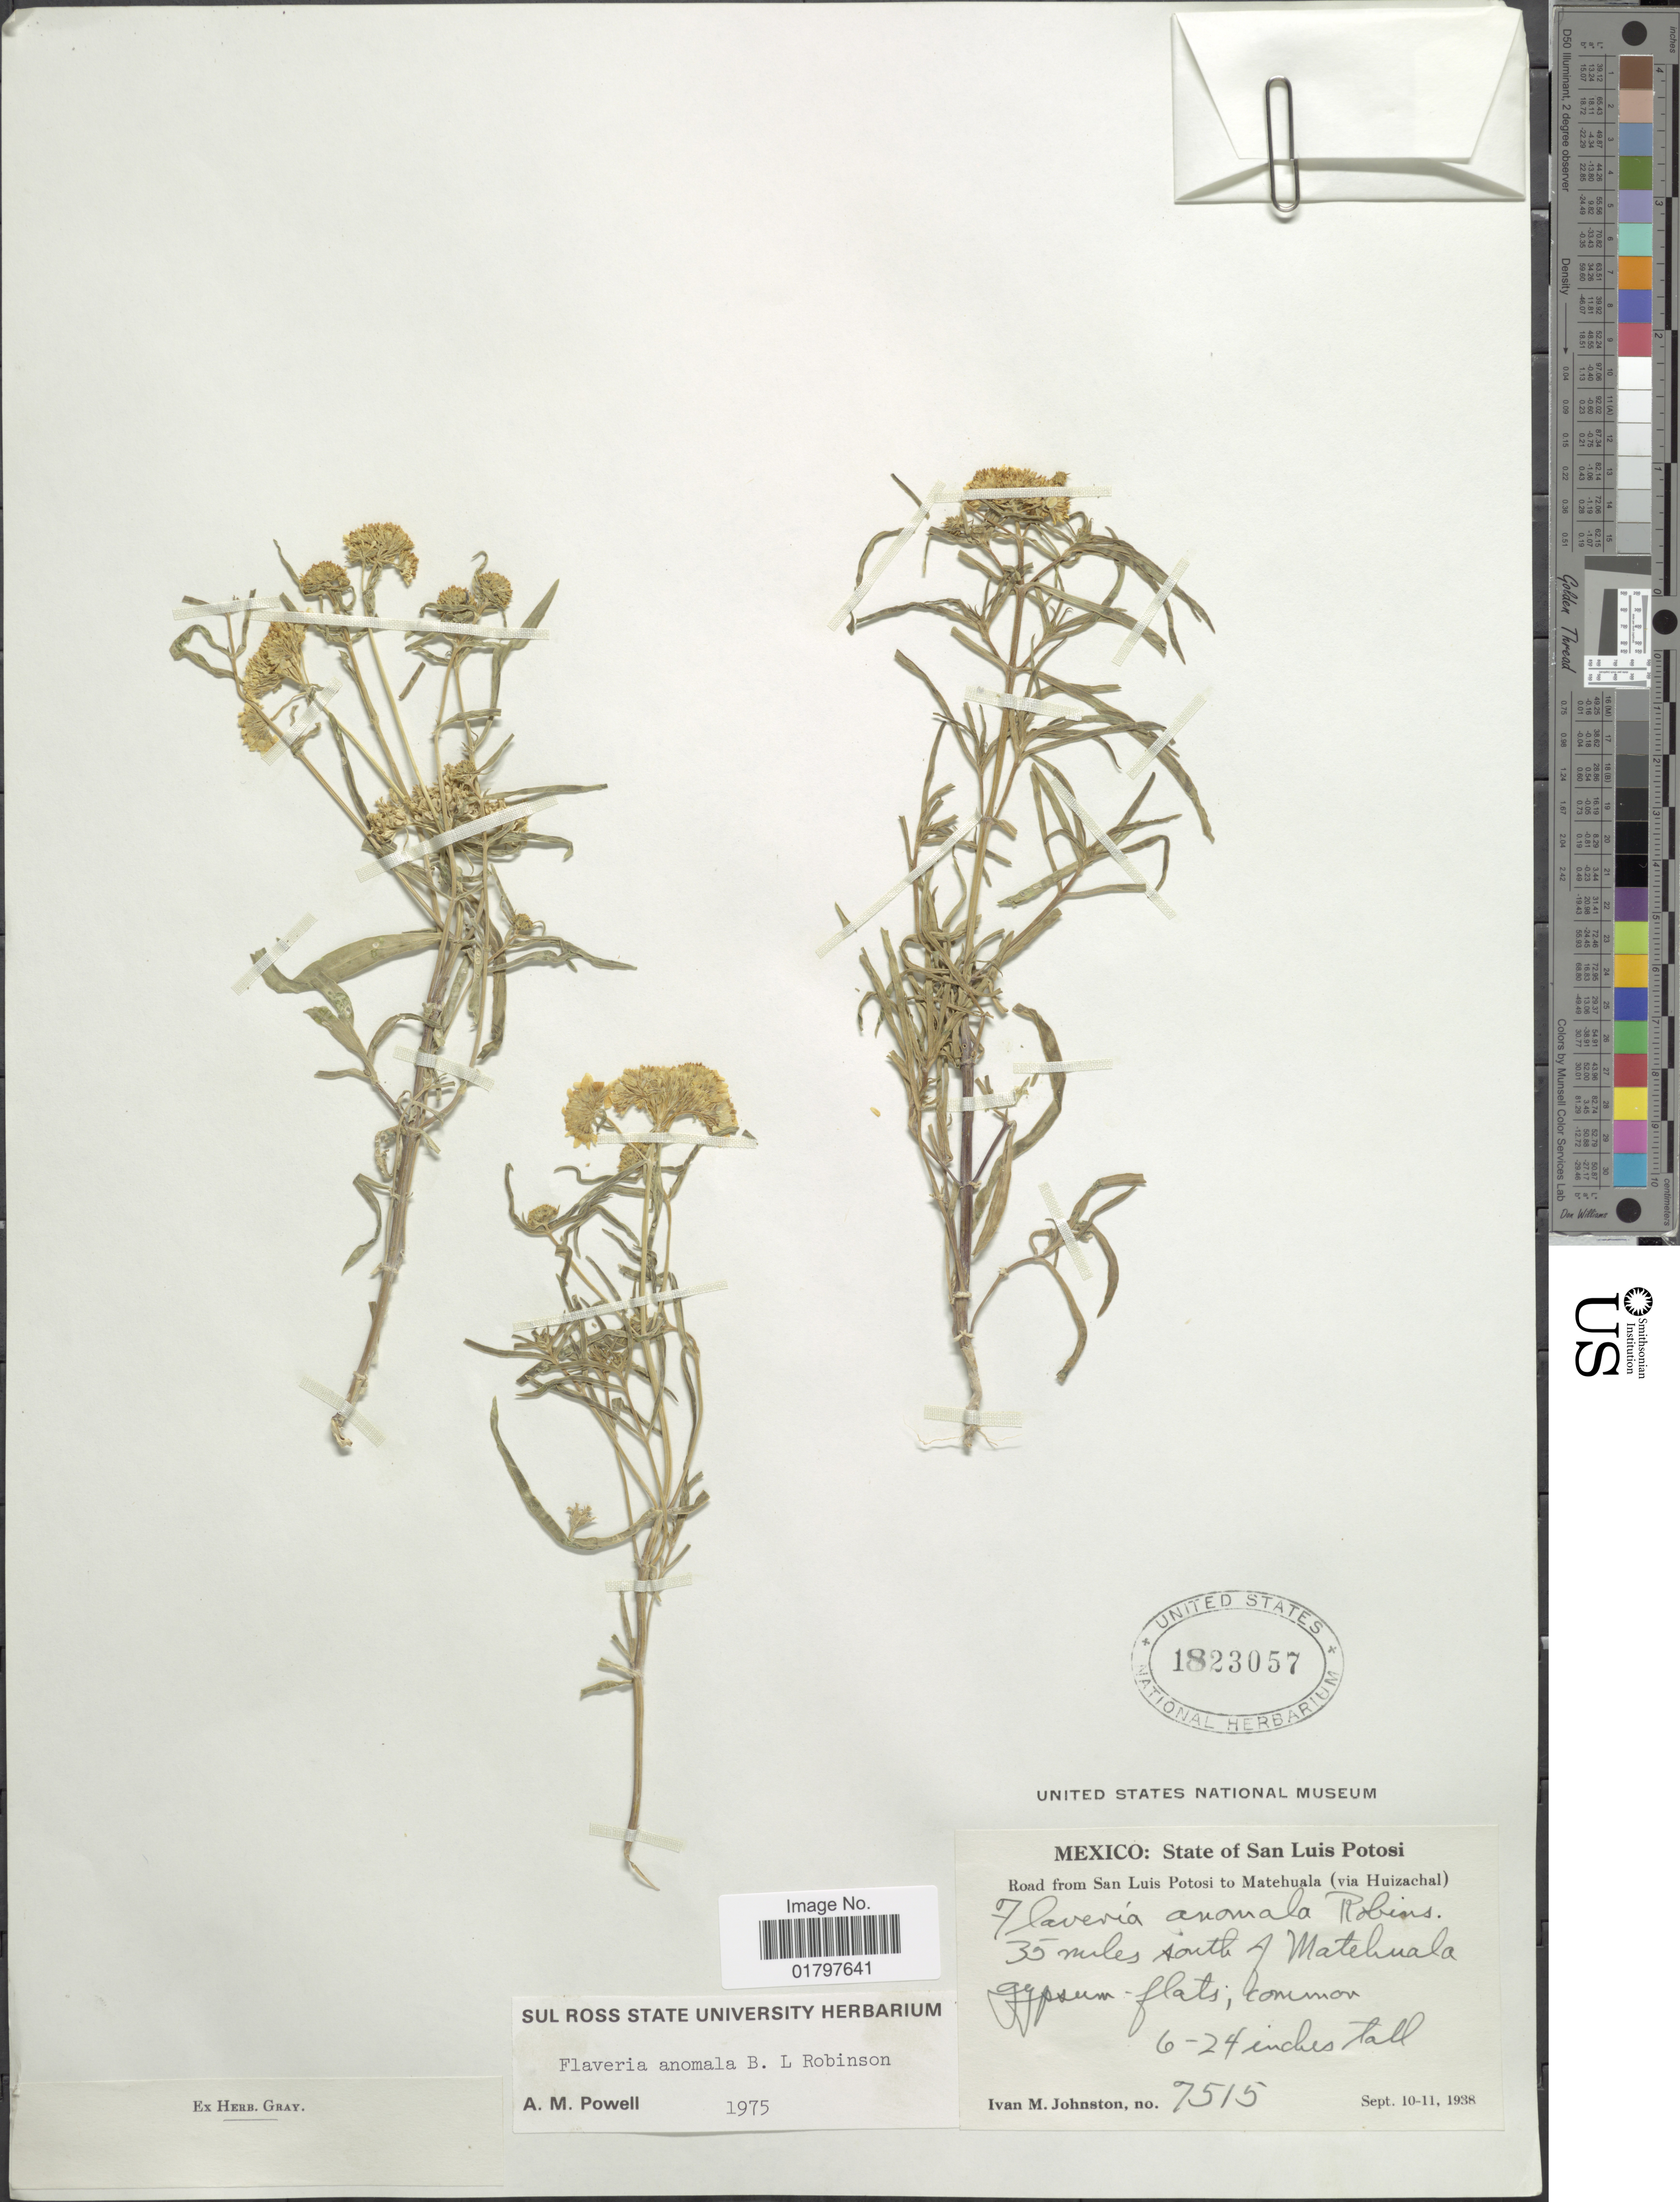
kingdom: Plantae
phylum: Tracheophyta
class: Magnoliopsida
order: Asterales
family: Asteraceae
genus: Flaveria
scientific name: Flaveria anomala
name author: B.L. Rob.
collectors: I.M. Johnston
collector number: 7515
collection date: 1938-09-10/1938-09-11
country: Mexico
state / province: San Luis Potosí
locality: State of San luis Potosi. Road from San Luis Potosi to Matehuala (via Huizachal). 35 miles south of Matehuala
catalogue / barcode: US 1823057